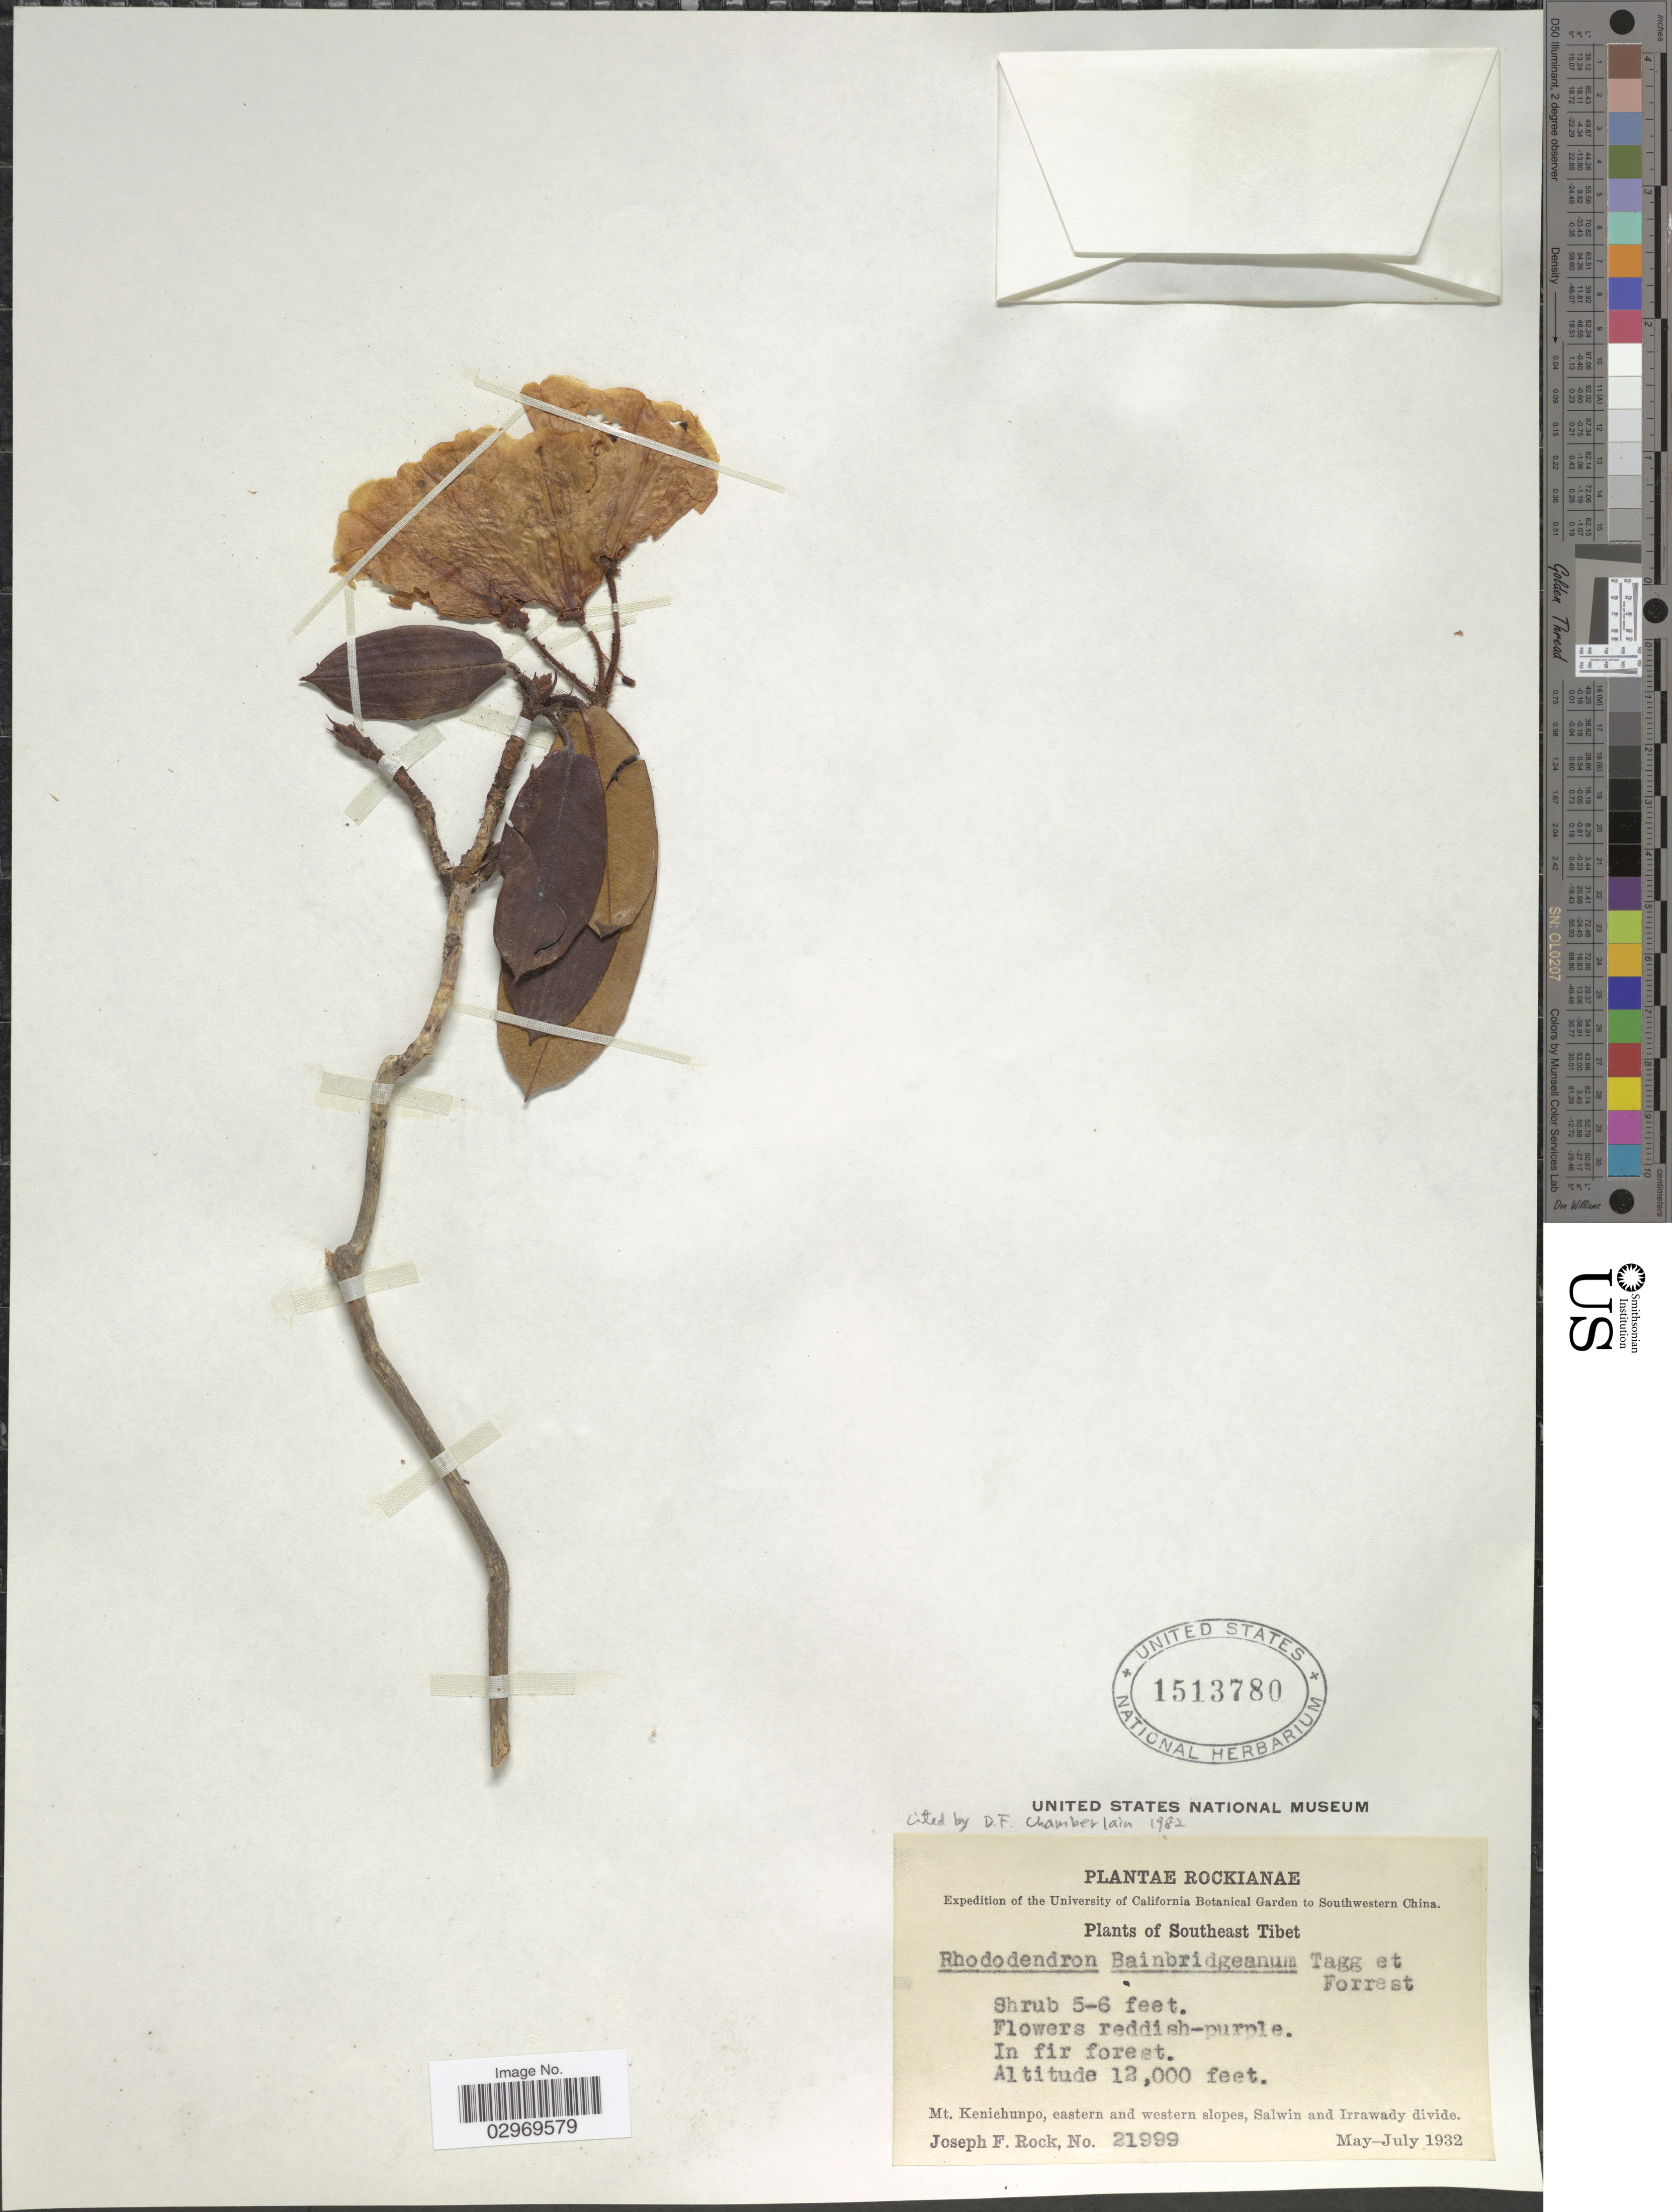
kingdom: Plantae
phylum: Tracheophyta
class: Magnoliopsida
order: Ericales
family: Ericaceae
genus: Rhododendron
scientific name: Rhododendron bainbridgeanum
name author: Tagg & Forrest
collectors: J. F. Rock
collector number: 21999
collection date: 1932-05/1932-07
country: China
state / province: Xizang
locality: Southeast Tibet, Mt. Kenichunpo, eastern and western slopes, Salwin and Irrawady divide.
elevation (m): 3658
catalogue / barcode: US 1513780